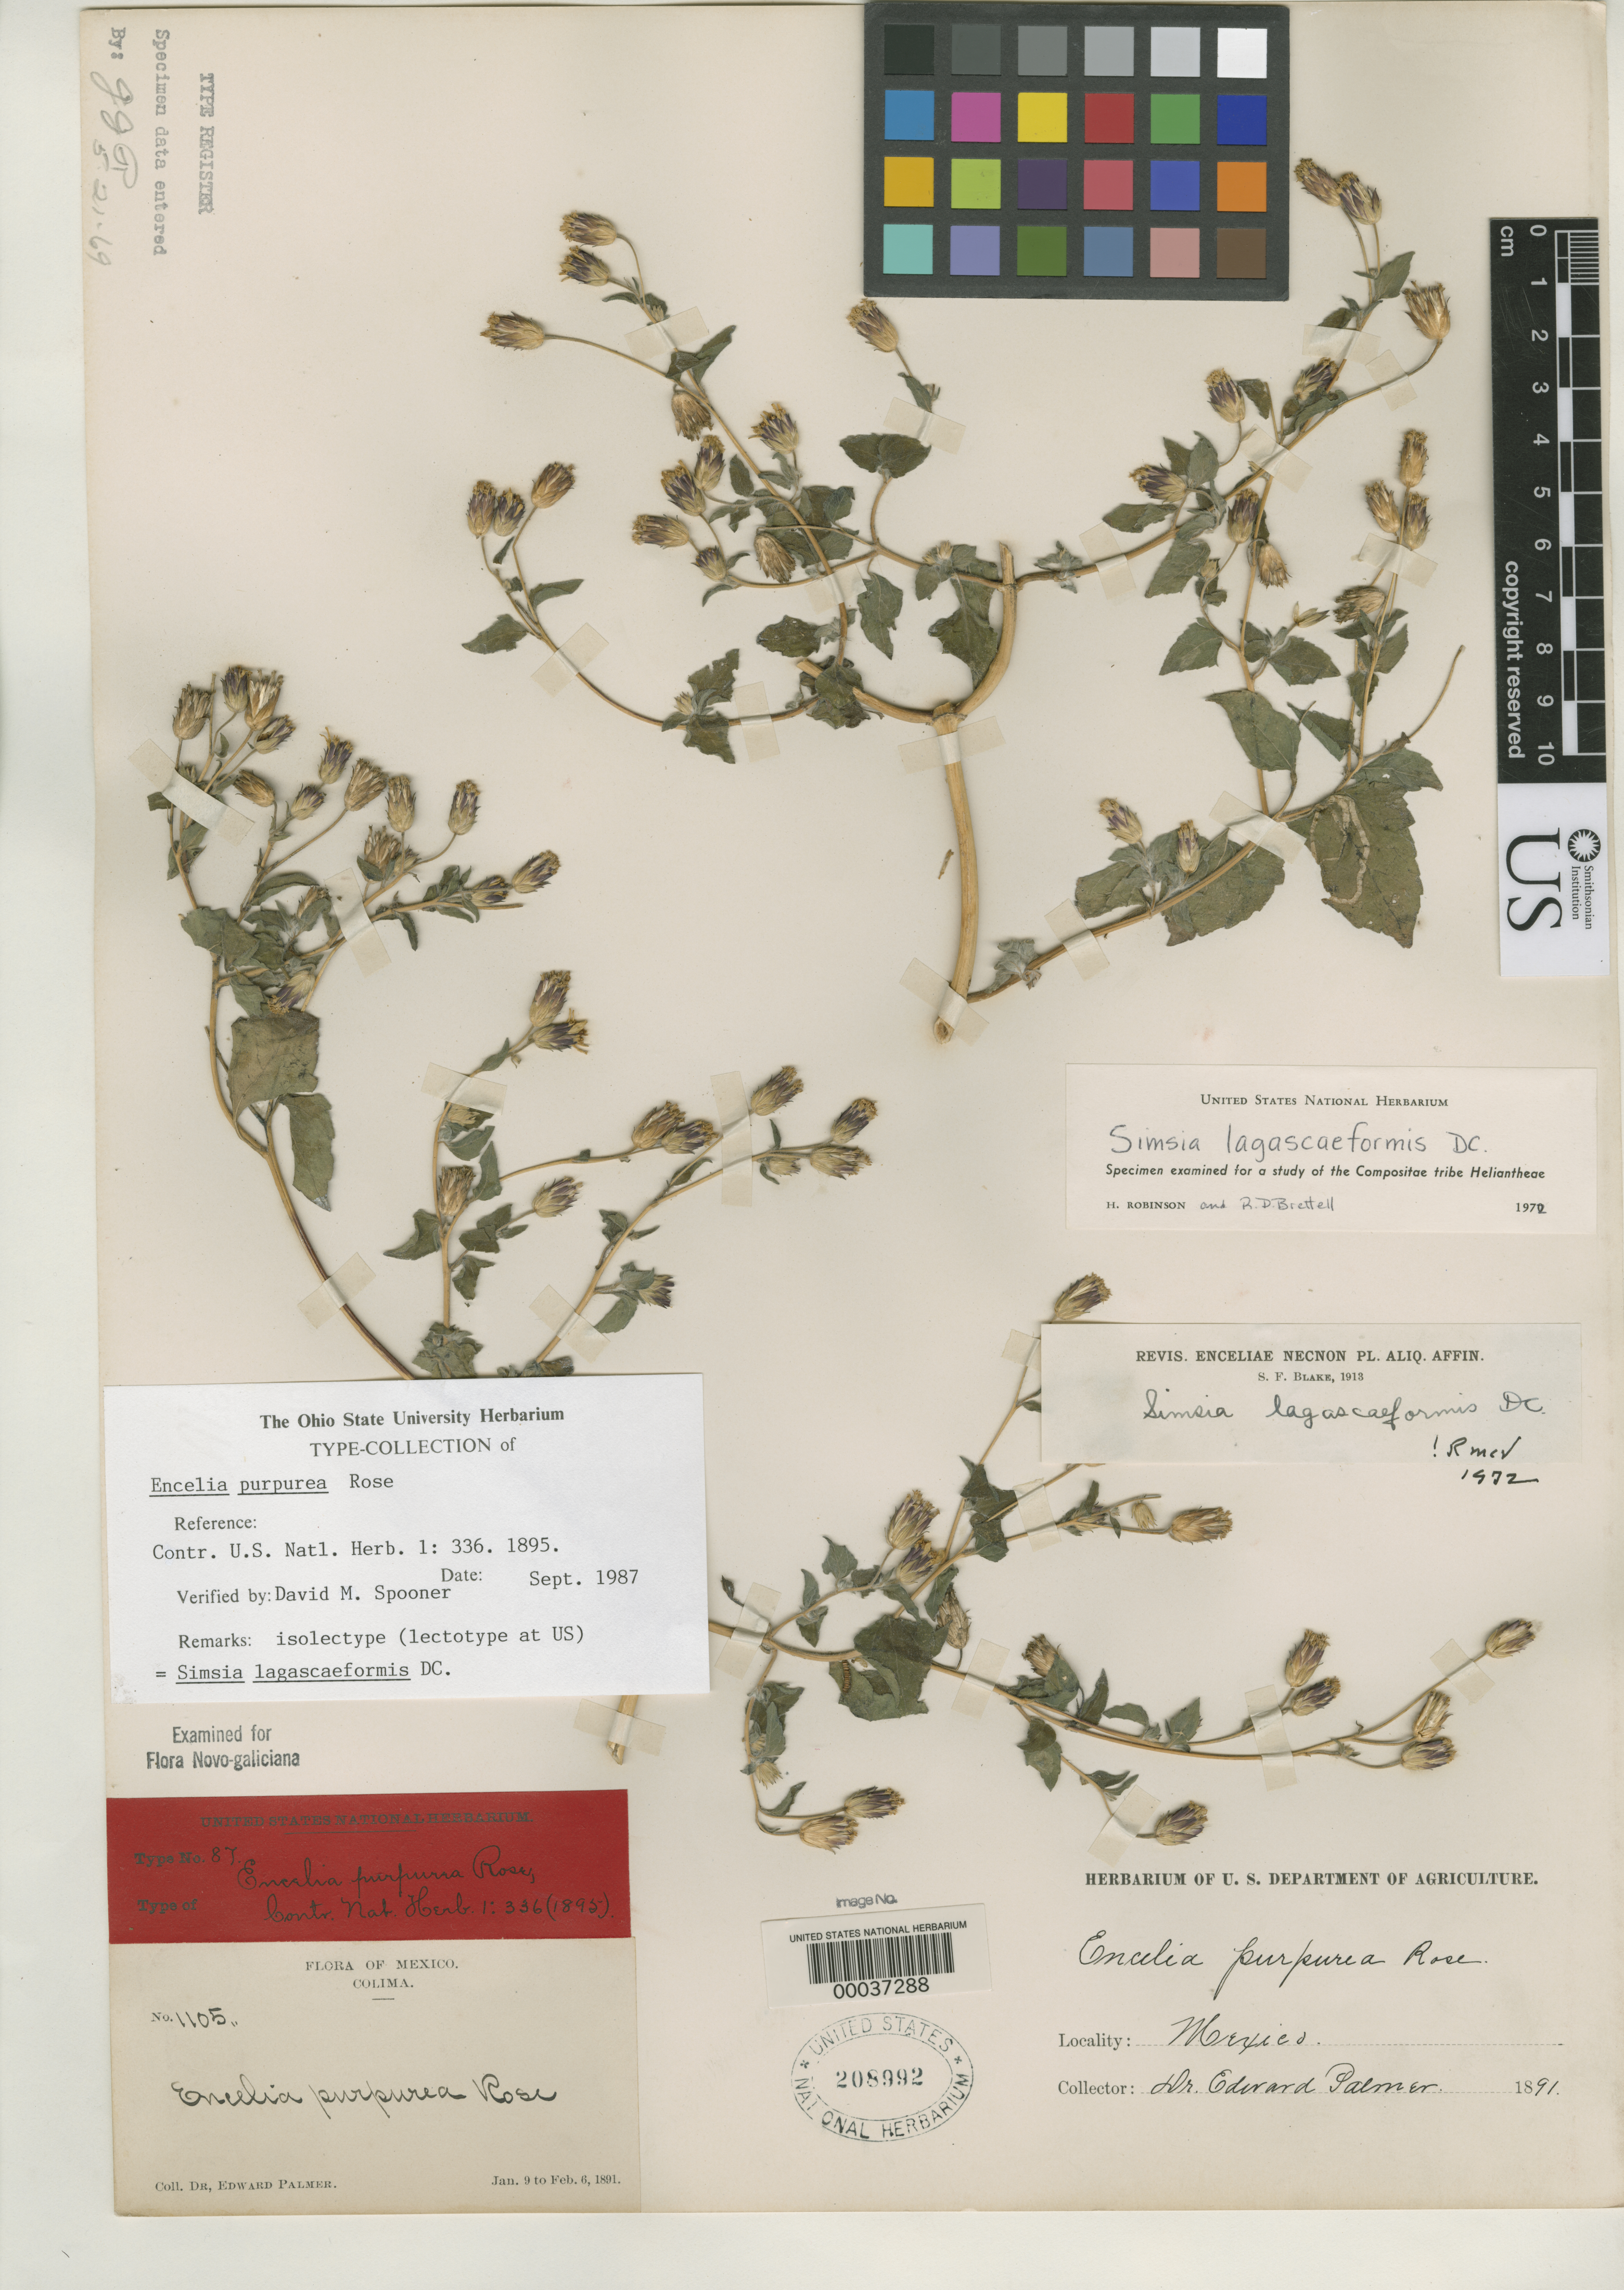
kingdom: Plantae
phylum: Tracheophyta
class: Magnoliopsida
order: Asterales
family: Asteraceae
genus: Encelia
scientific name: Encelia purpurea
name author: Rose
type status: Type Collection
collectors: E. Palmer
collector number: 1105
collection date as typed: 09 Jan 1891 to 06 Feb 1891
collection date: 1891-01-09/1891-02-06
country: Mexico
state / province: Colima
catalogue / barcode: US 208992